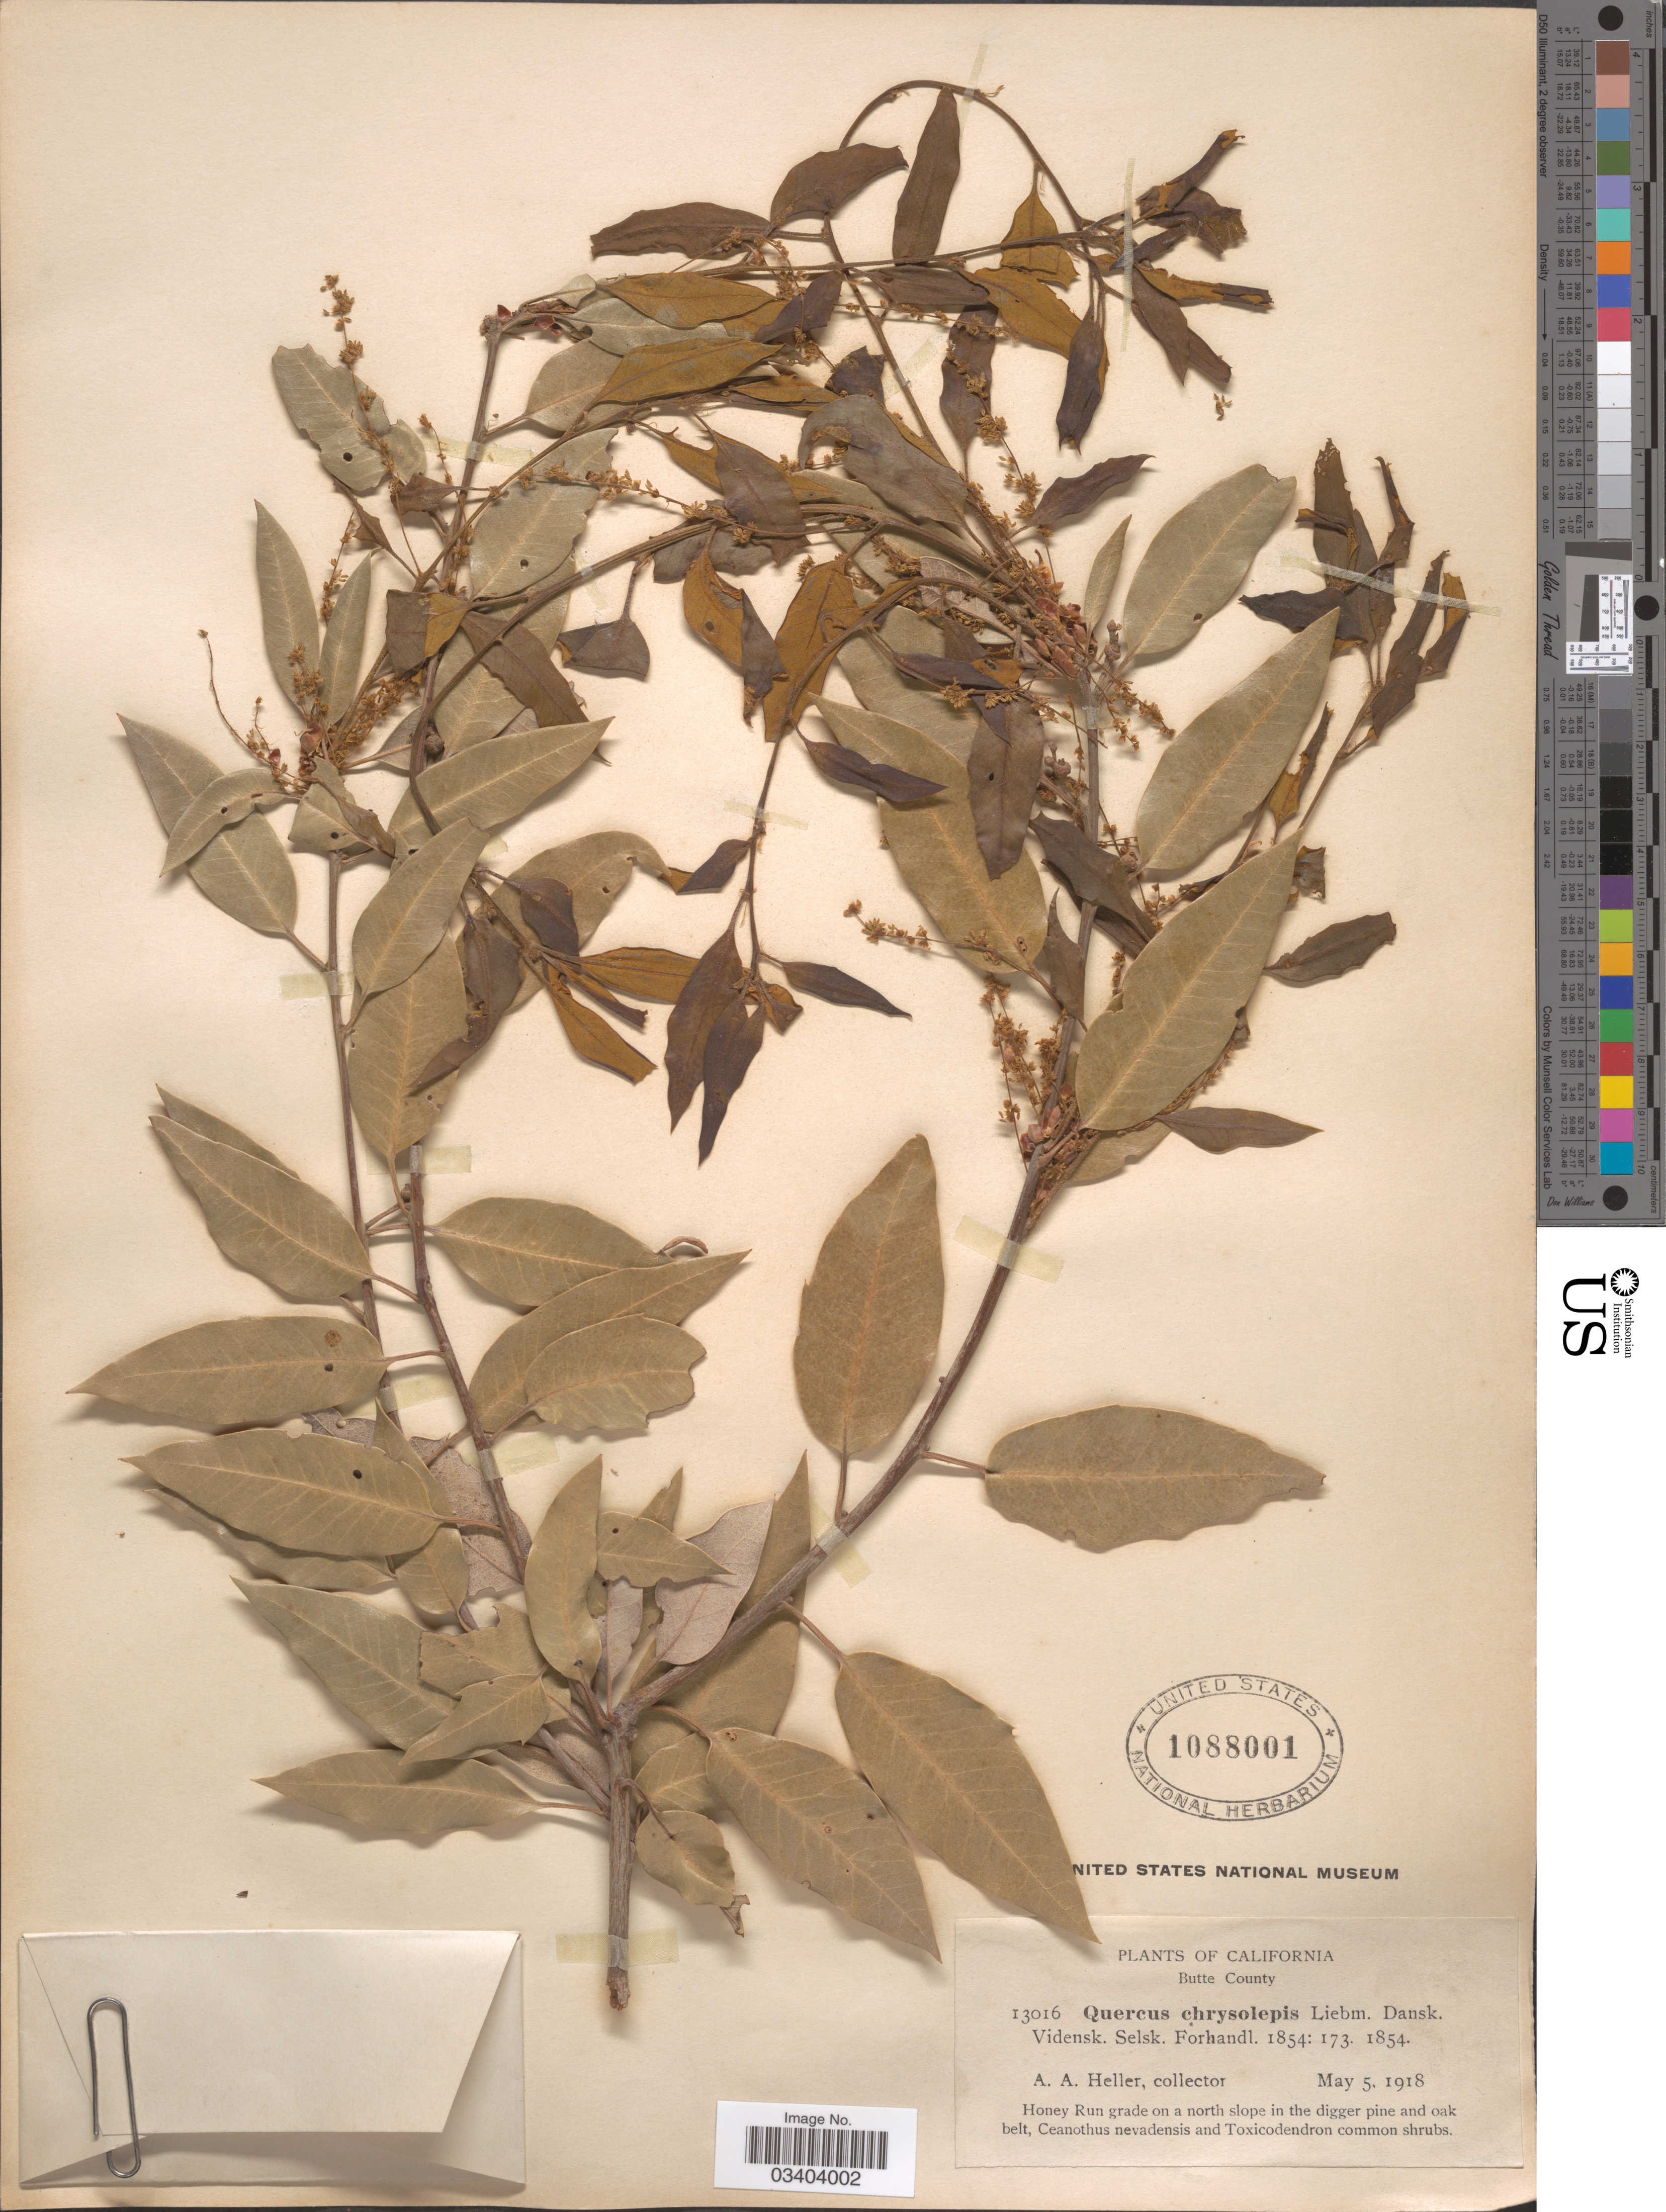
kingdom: Plantae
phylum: Tracheophyta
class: Magnoliopsida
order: Fagales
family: Fagaceae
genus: Quercus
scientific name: Quercus chrysolepis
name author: Liebm.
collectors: A. A. Heller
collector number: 13016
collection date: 1918-05-05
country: United States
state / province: California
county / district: Butte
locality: Butte County. Honey Run grade on north slope in the diggner pine and oak belt.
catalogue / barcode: US 1088001